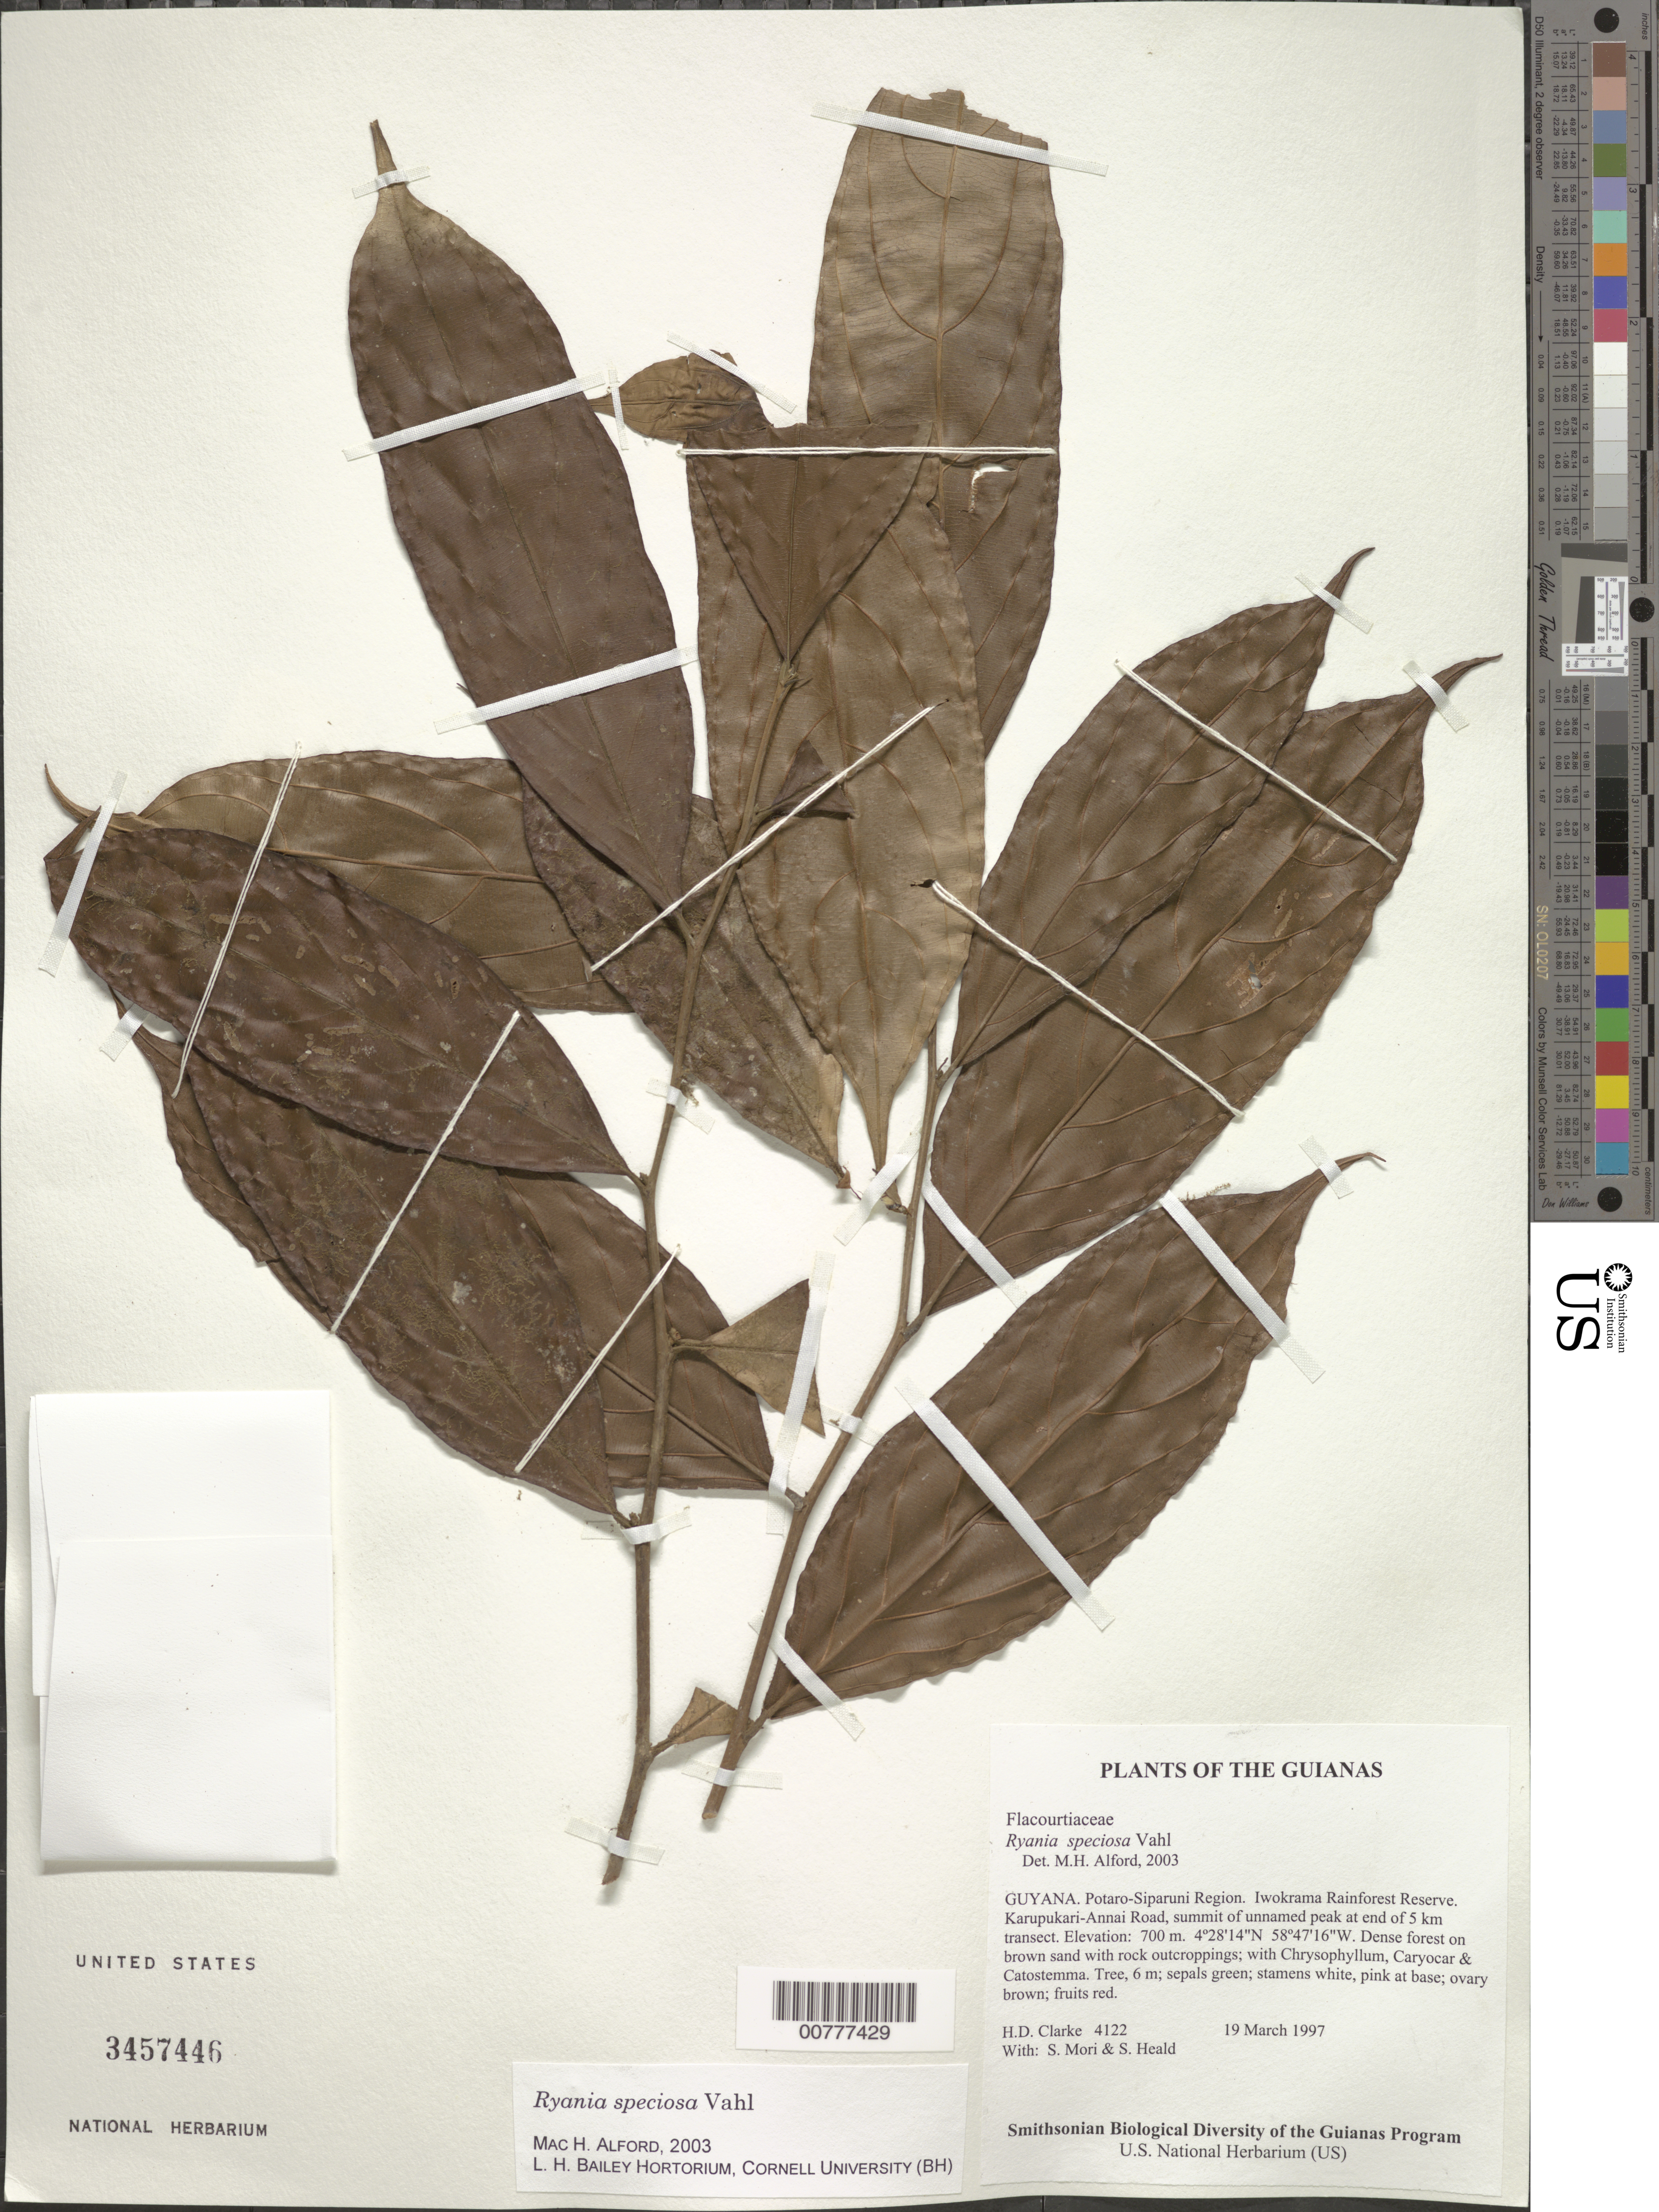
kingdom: Plantae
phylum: Tracheophyta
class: Magnoliopsida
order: Malpighiales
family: Salicaceae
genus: Ryania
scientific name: Ryania speciosa var. subuliflora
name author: (Sandwith) Monach.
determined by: Alford, Mac Haverson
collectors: H. D. Clarke, S. Mori & S. Heald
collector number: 4122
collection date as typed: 19 March 1997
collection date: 1997-03-19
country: Guyana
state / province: Potaro-Siparuni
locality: Iwokrama Rainforest Reserve. Karupukari-Annai Road, summit of unnamed peak at end of 5 km transect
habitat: Dense forest on brown sand with rock outcroppings; with Chrysophyllum, Caryocar & Catostemma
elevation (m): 700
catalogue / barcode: US 3457446